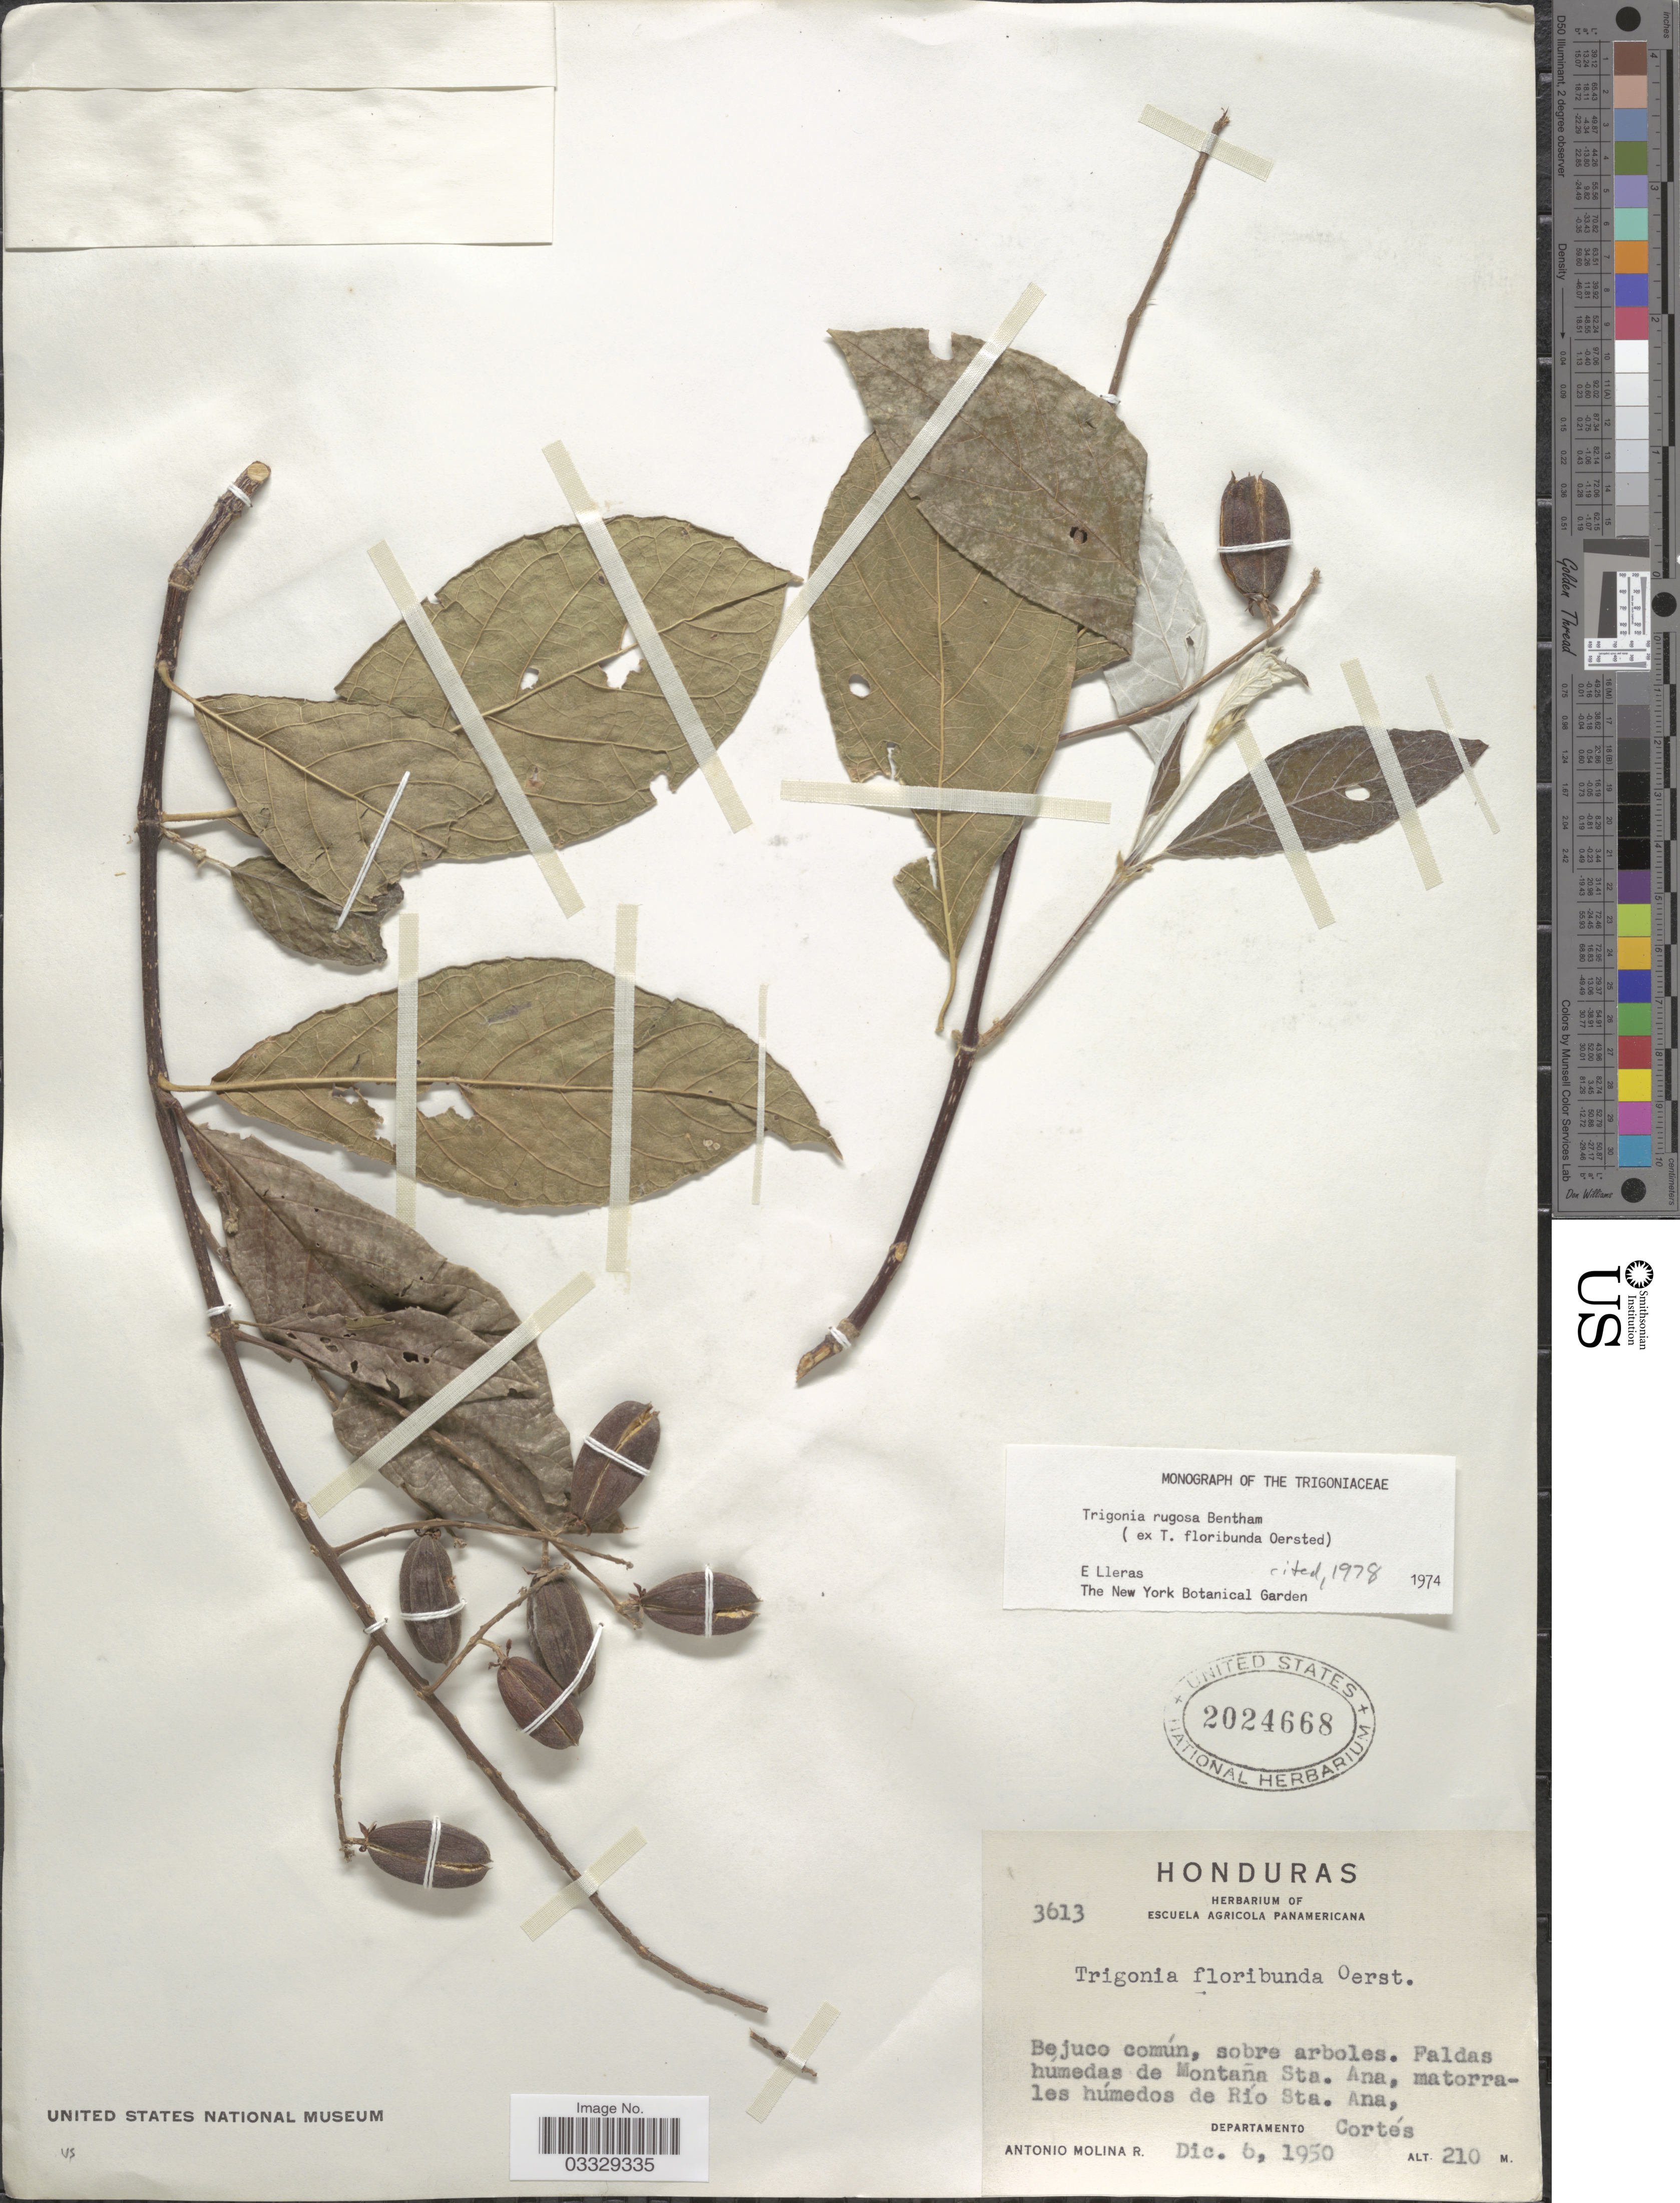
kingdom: Plantae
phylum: Tracheophyta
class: Magnoliopsida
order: Malpighiales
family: Trigoniaceae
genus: Trigonia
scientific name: Trigonia rugosa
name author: Benth.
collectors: A. Molina R.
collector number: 3613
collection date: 1950-12-06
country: Honduras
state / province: Cortés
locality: Faldas humedas de Montaña Sta. Ana, matorrales húmedos de Río Sta. Ana Departamento Cortés.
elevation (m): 210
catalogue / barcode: US 2024668